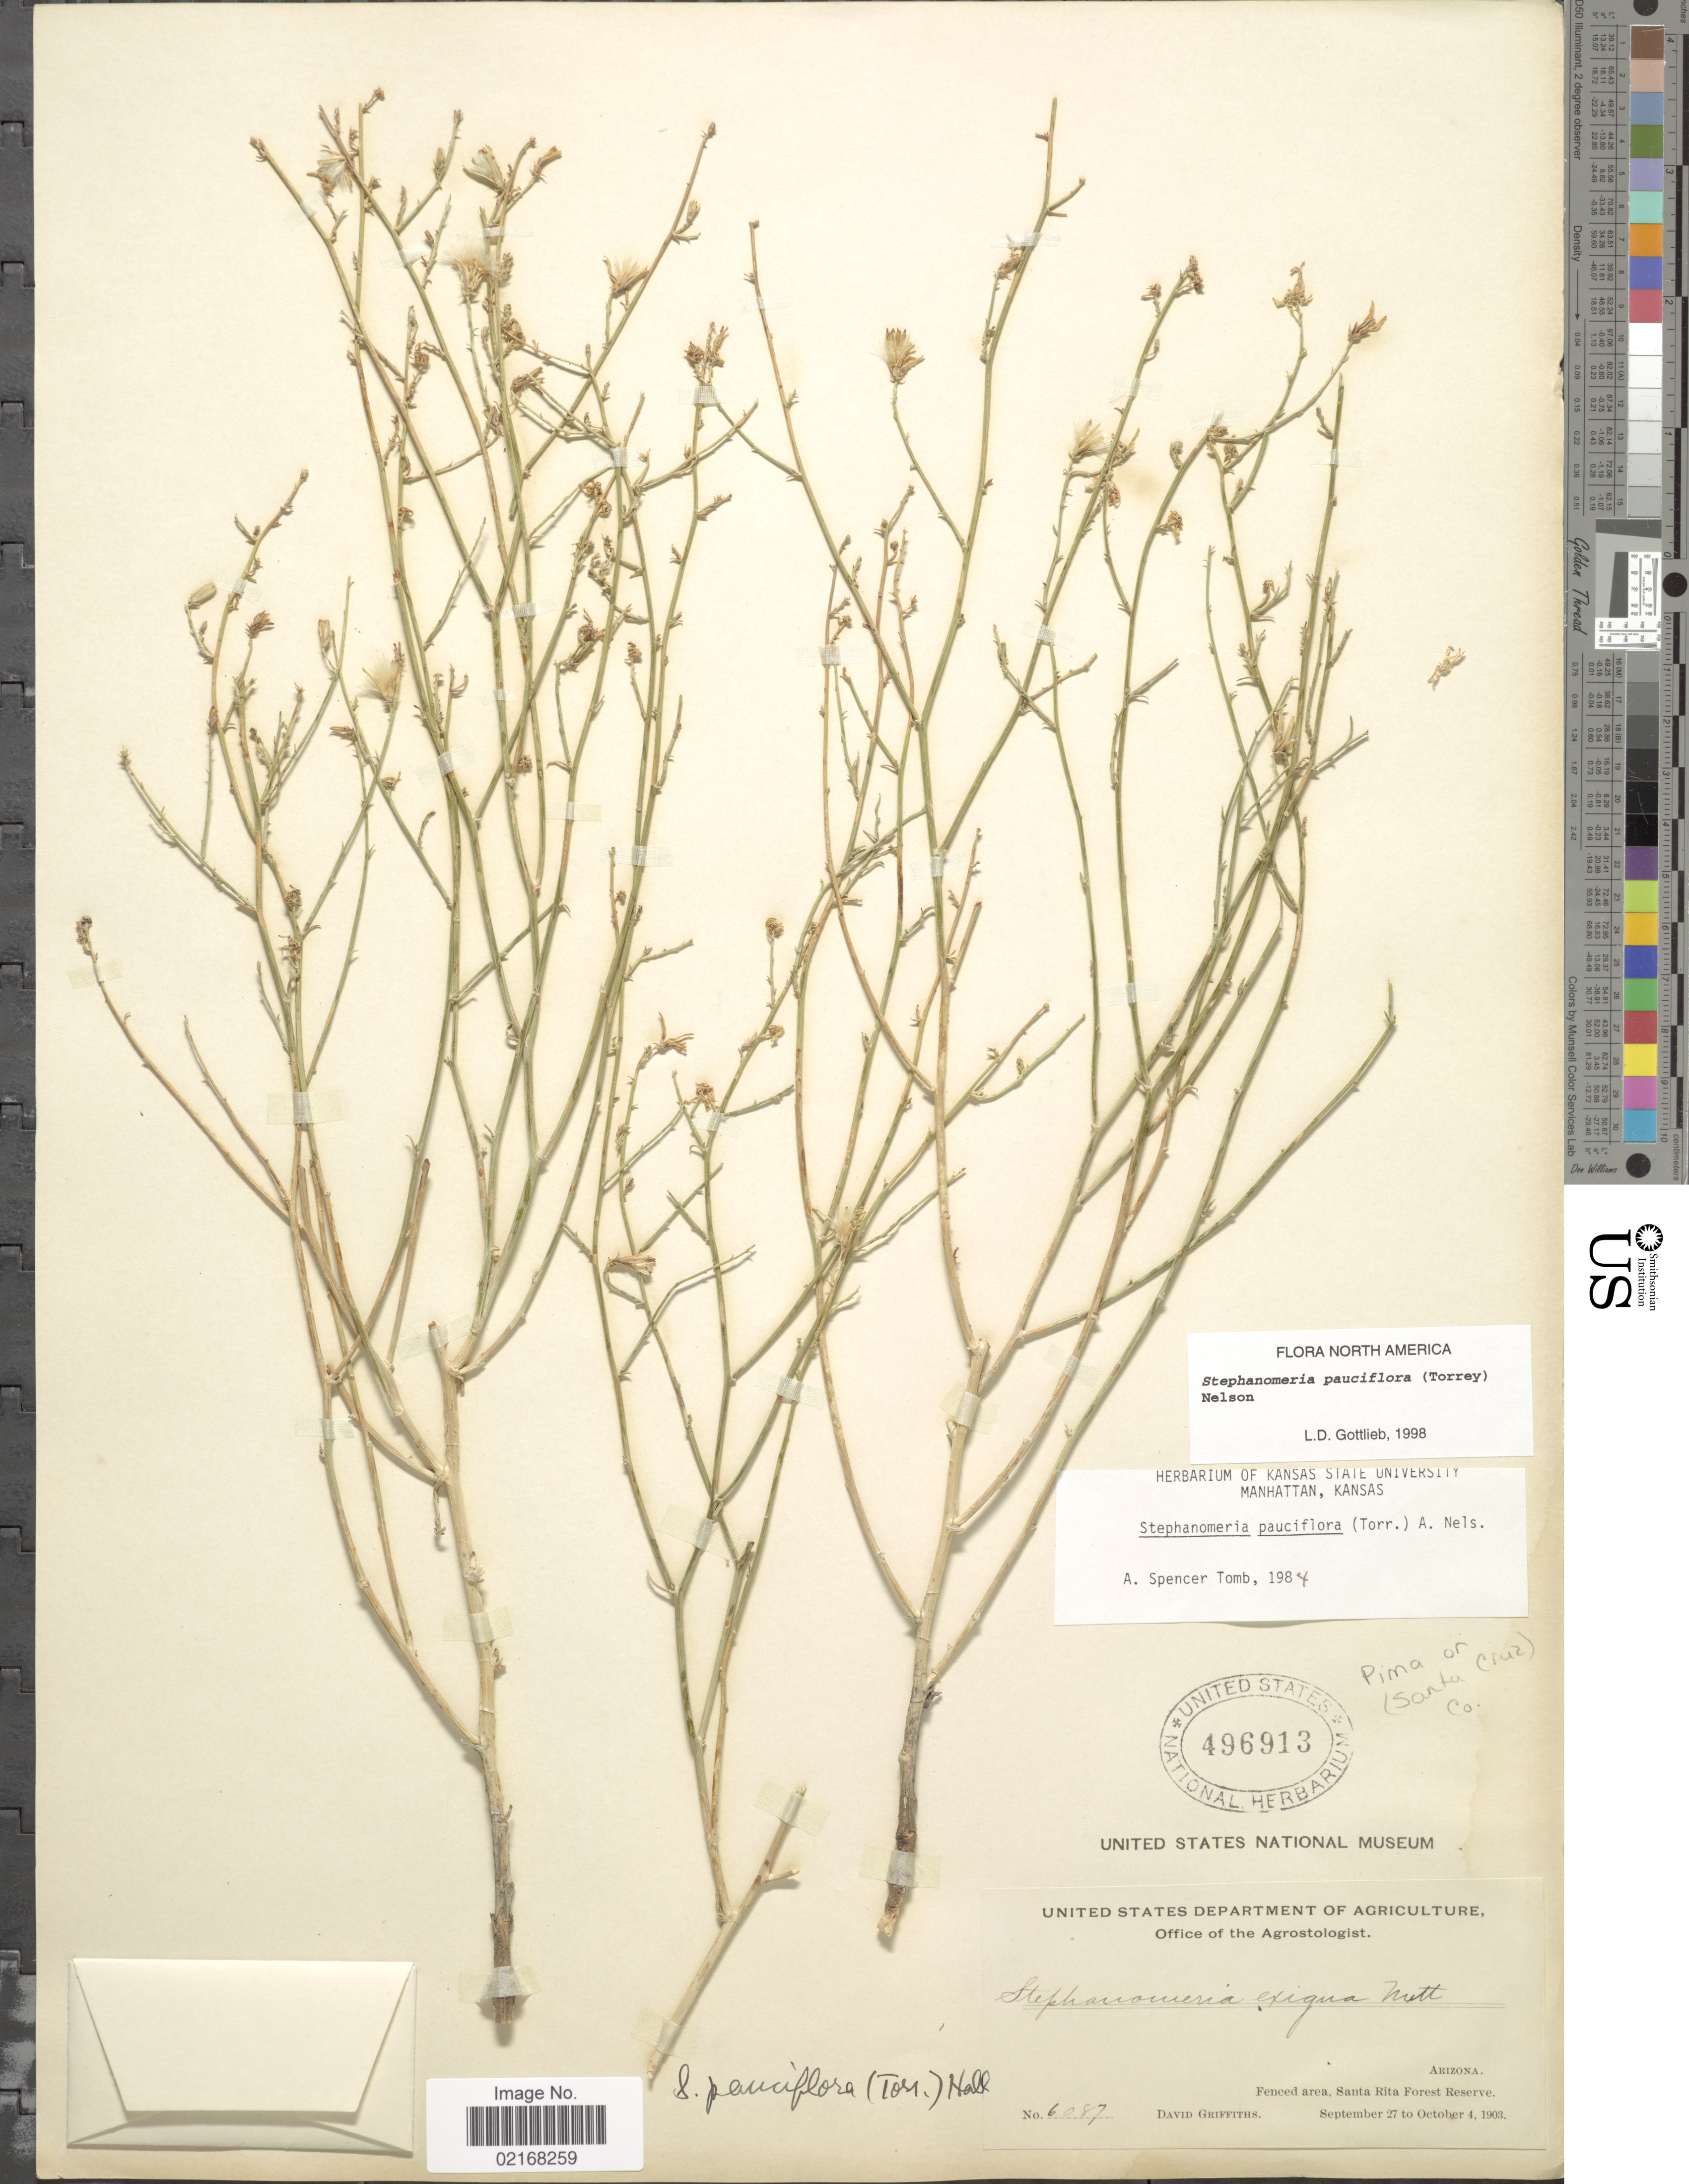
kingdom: Plantae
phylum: Tracheophyta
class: Magnoliopsida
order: Asterales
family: Asteraceae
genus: Stephanomeria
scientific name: Stephanomeria pauciflora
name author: (Torr.) A. Nelson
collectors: D. Griffiths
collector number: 6087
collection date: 1903-09-27/1903-10-04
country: United States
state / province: Arizona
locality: Arizona, Fenced area, Santa Rita Forest Reserve. Pima or (Santa Cruz) Co.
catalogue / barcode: US 496913